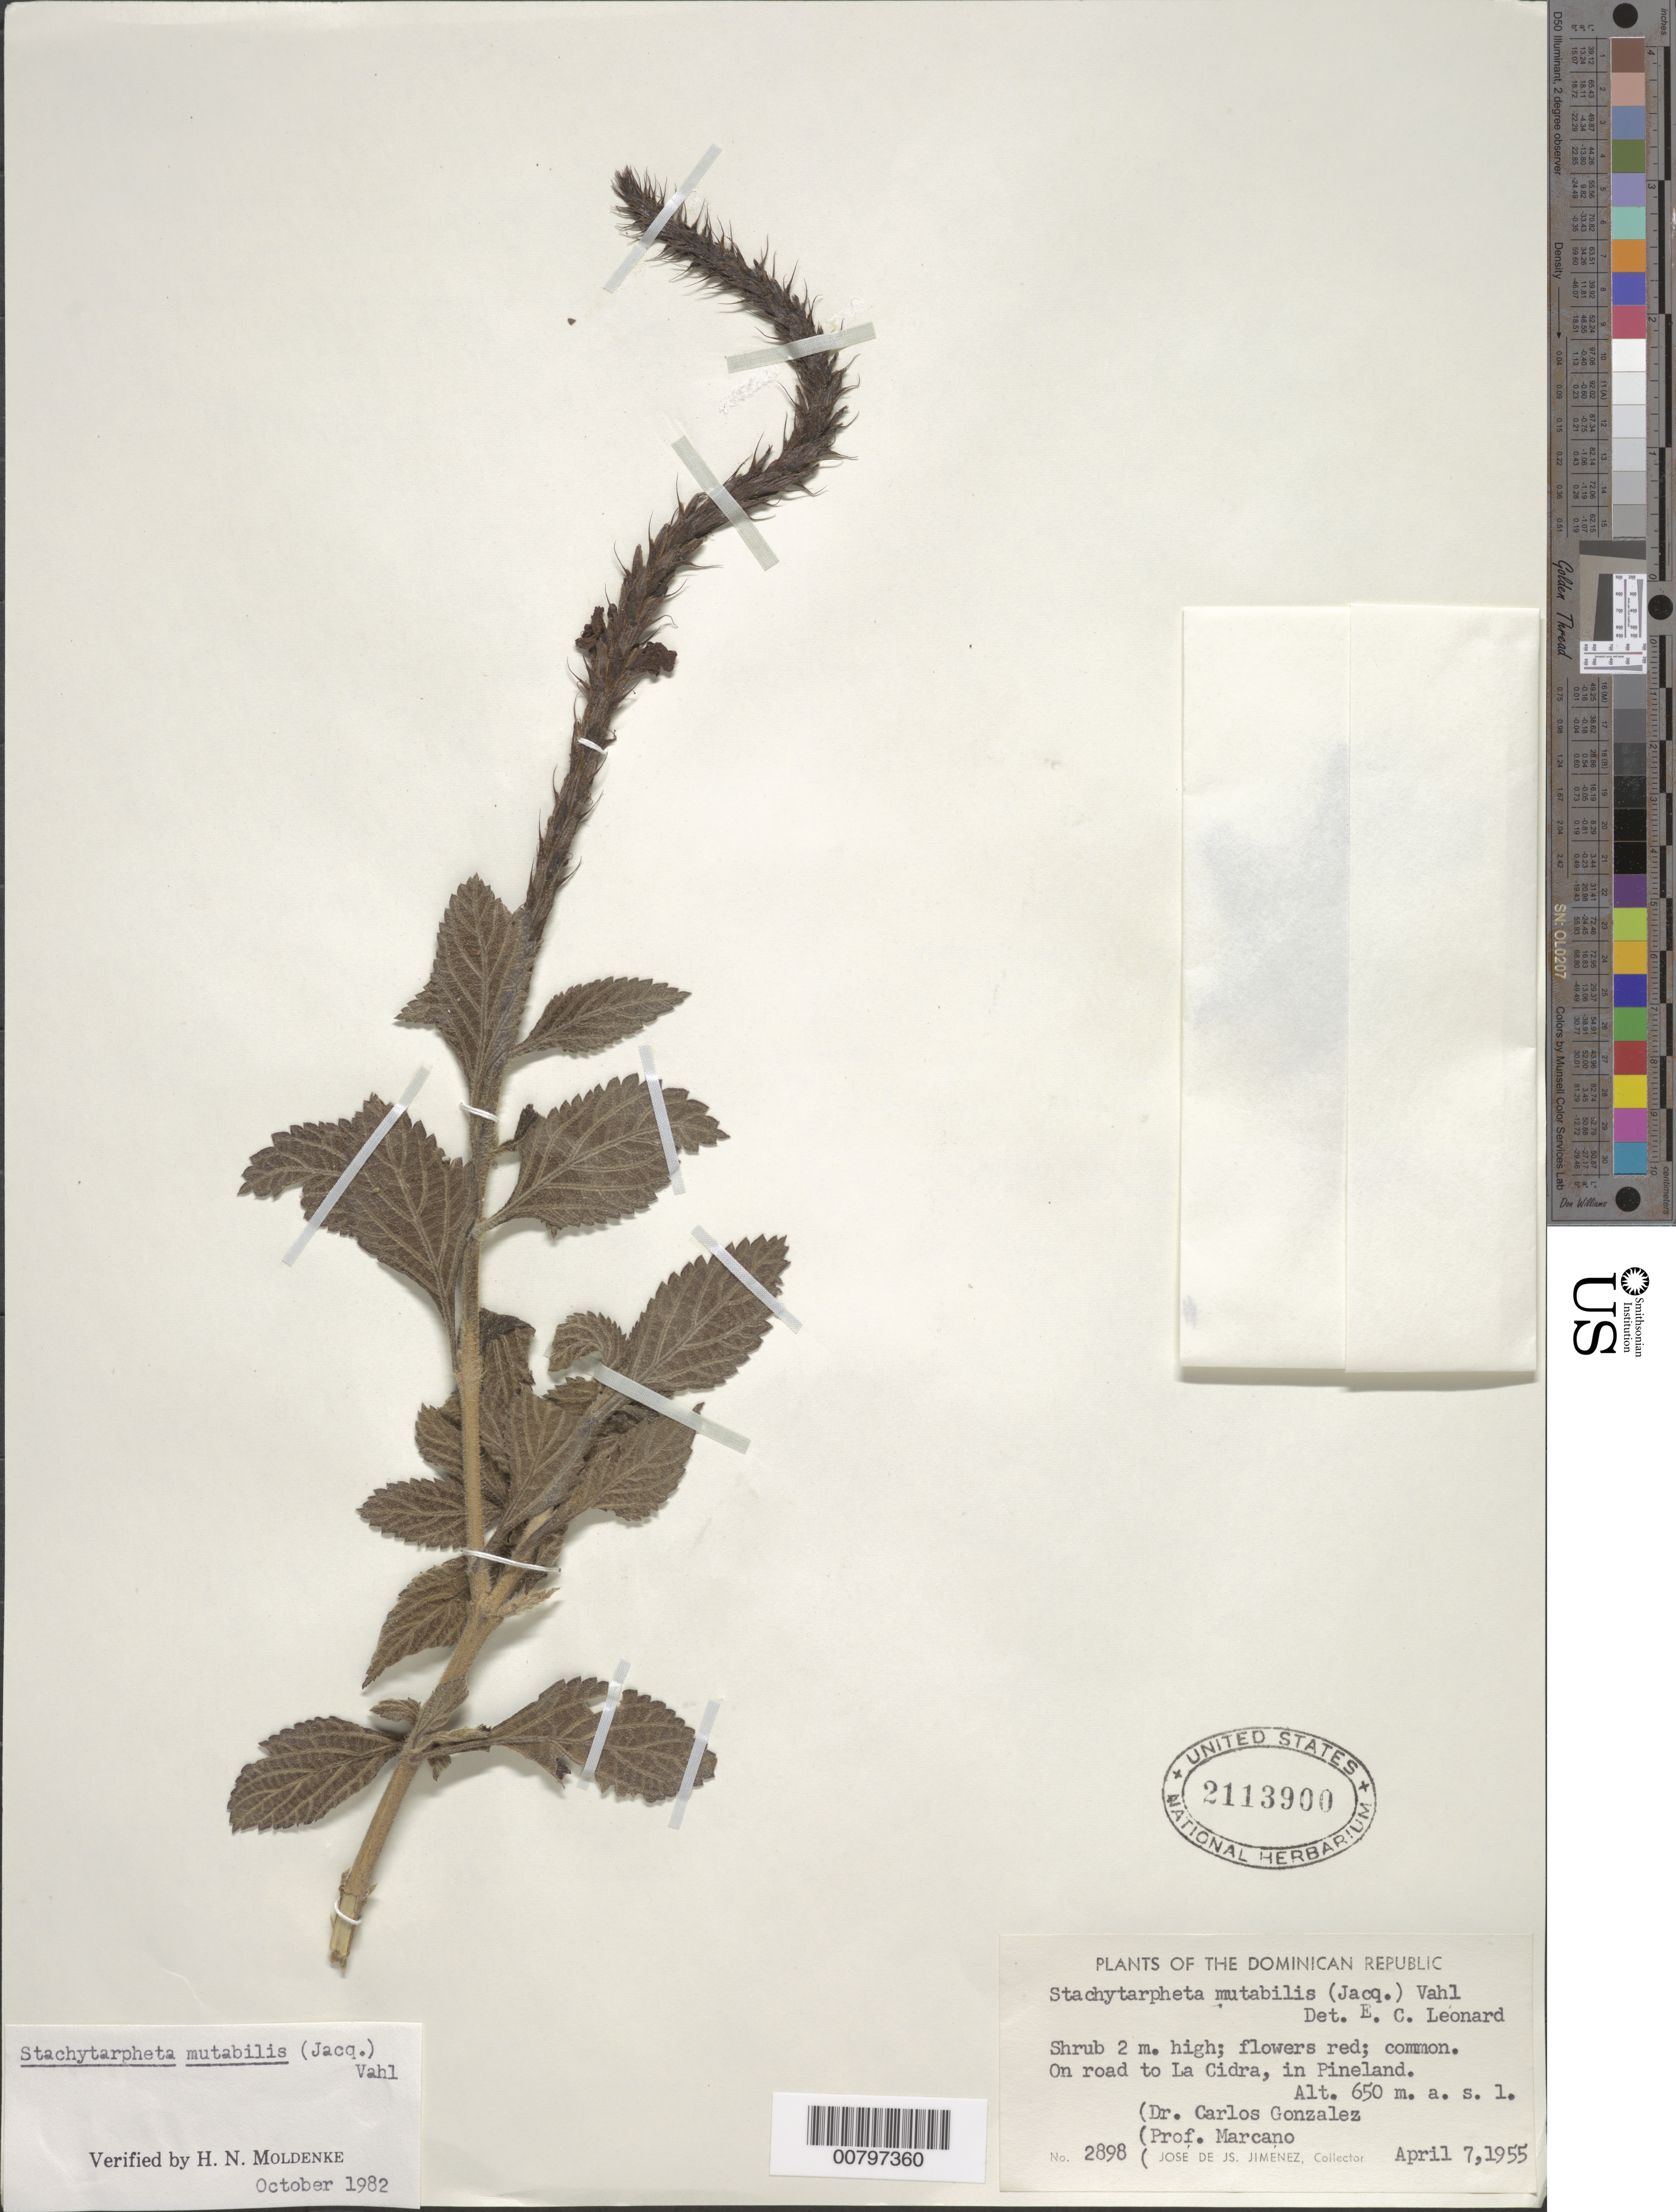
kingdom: Plantae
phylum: Tracheophyta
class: Magnoliopsida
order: Lamiales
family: Verbenaceae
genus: Stachytarpheta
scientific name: Stachytarpheta mutabilis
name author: (Jacq.) Vahl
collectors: J. J. Jiménez Almonte, C. Gonzalez & E. J. Marcano F.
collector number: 2898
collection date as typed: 07 Apr 1955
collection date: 1955-04-07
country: Dominican Republic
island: Hispaniola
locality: On road to La Cidra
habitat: Pineland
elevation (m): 650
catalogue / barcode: US 2113900